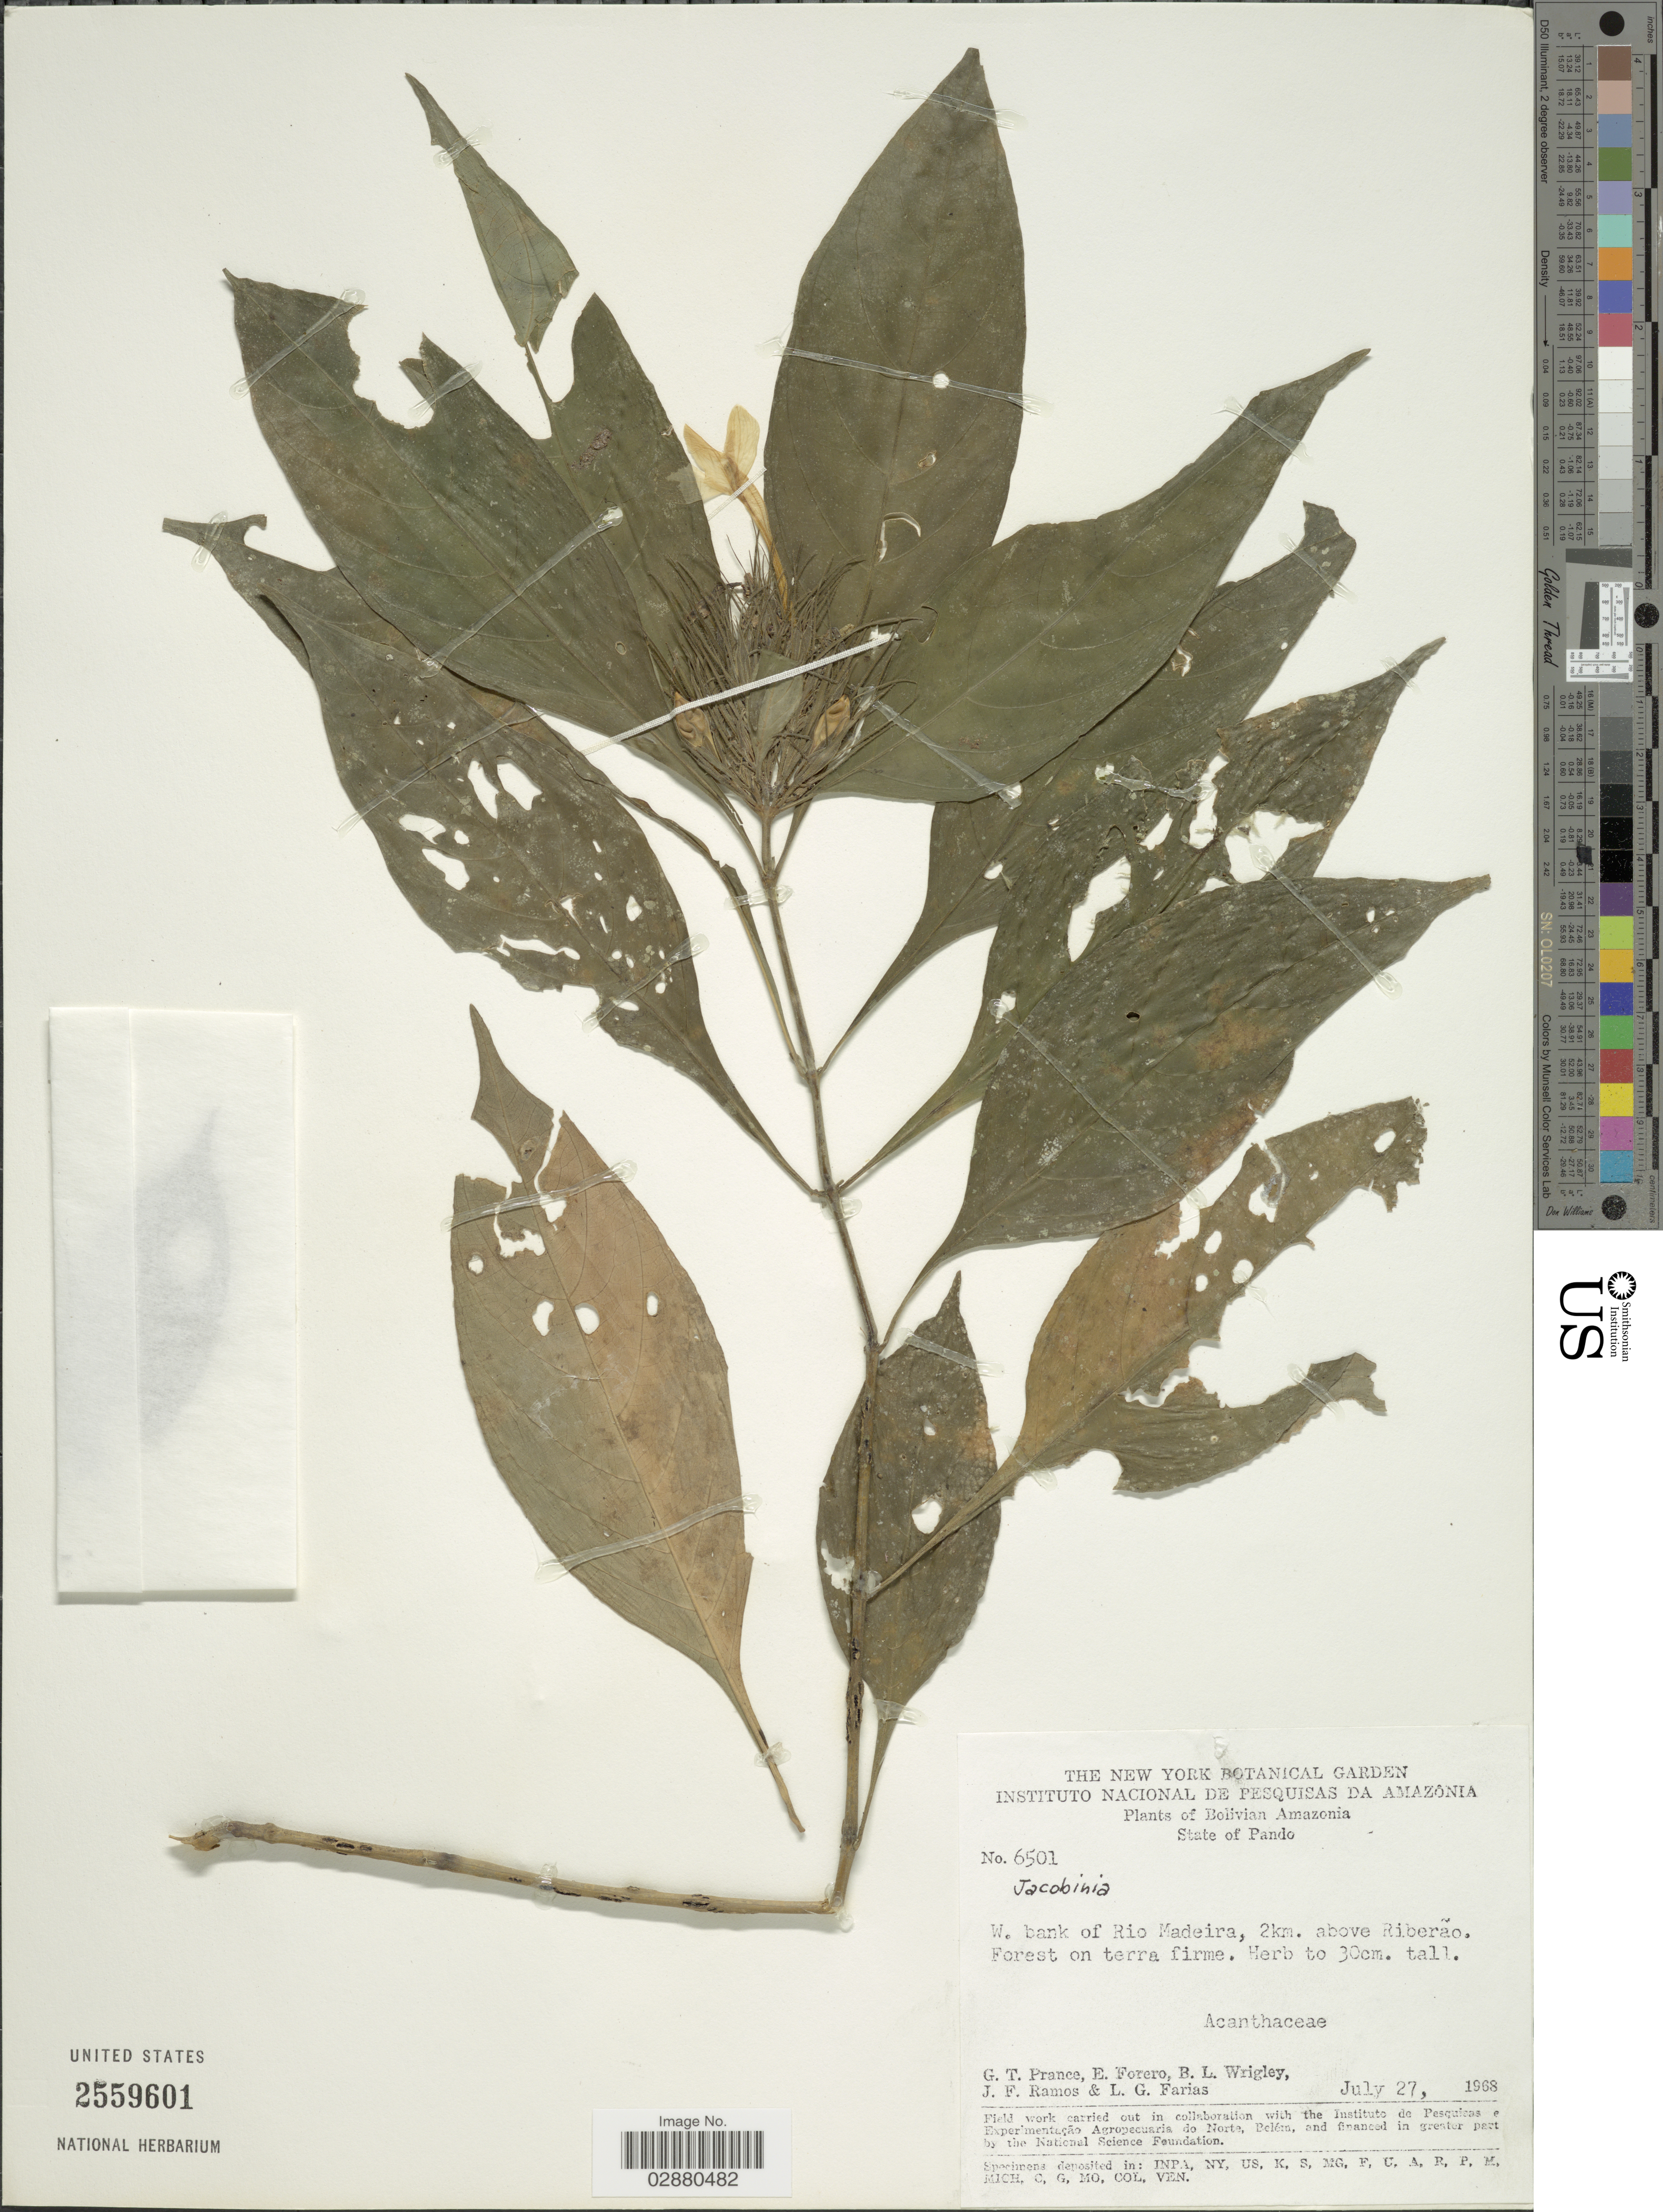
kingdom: Plantae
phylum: Tracheophyta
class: Magnoliopsida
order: Lamiales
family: Acanthaceae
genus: Justicia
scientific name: Justicia riedeliana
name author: (Nees) V.A.W. Graham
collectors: G. T. Prance, E. Forero, B. L. Wrigley, J. F. Ramos & L. G. Farias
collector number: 6501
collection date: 1968-07-27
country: Bolivia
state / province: Pando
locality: Bolivian Amazonia. W. bank of Rio Madeira, 2km. above Riberão.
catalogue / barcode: US 2559601